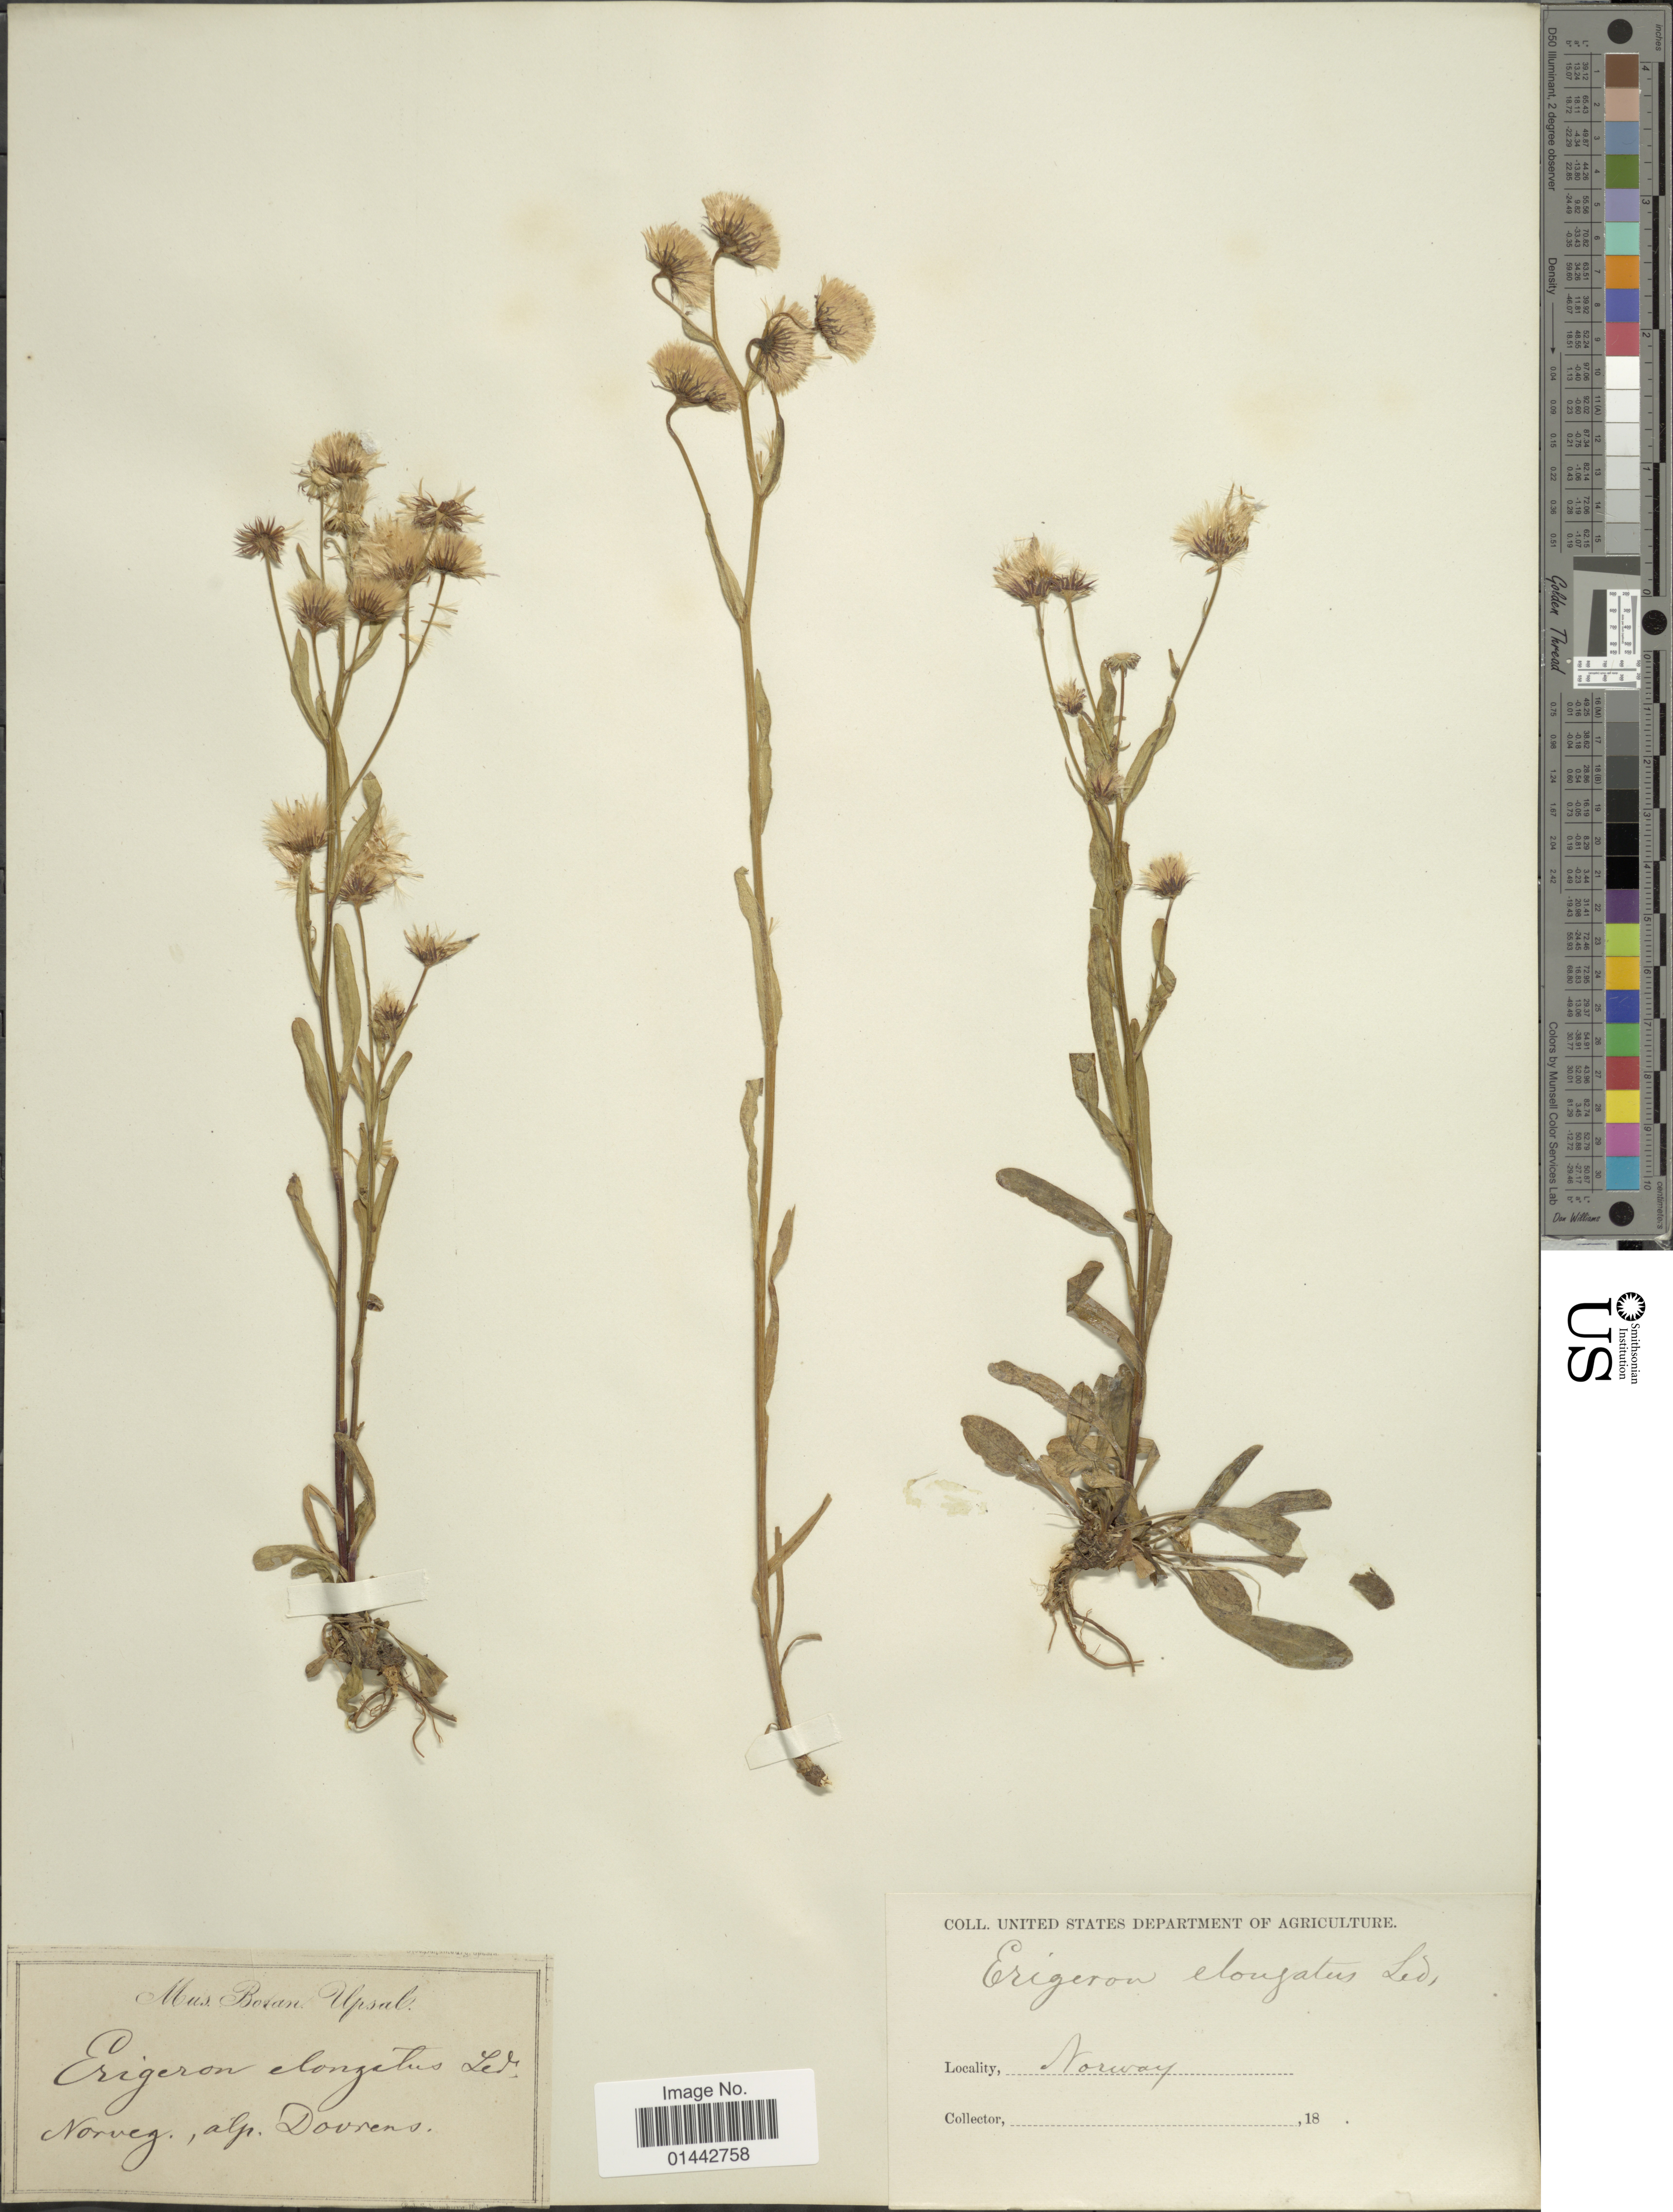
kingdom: Plantae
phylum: Tracheophyta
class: Magnoliopsida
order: Asterales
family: Asteraceae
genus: Erigeron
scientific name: Erigeron drobachiense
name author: O.F. Müll.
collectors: United States Department of Agriculture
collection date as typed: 18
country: Norway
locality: Alp. Dovrens.